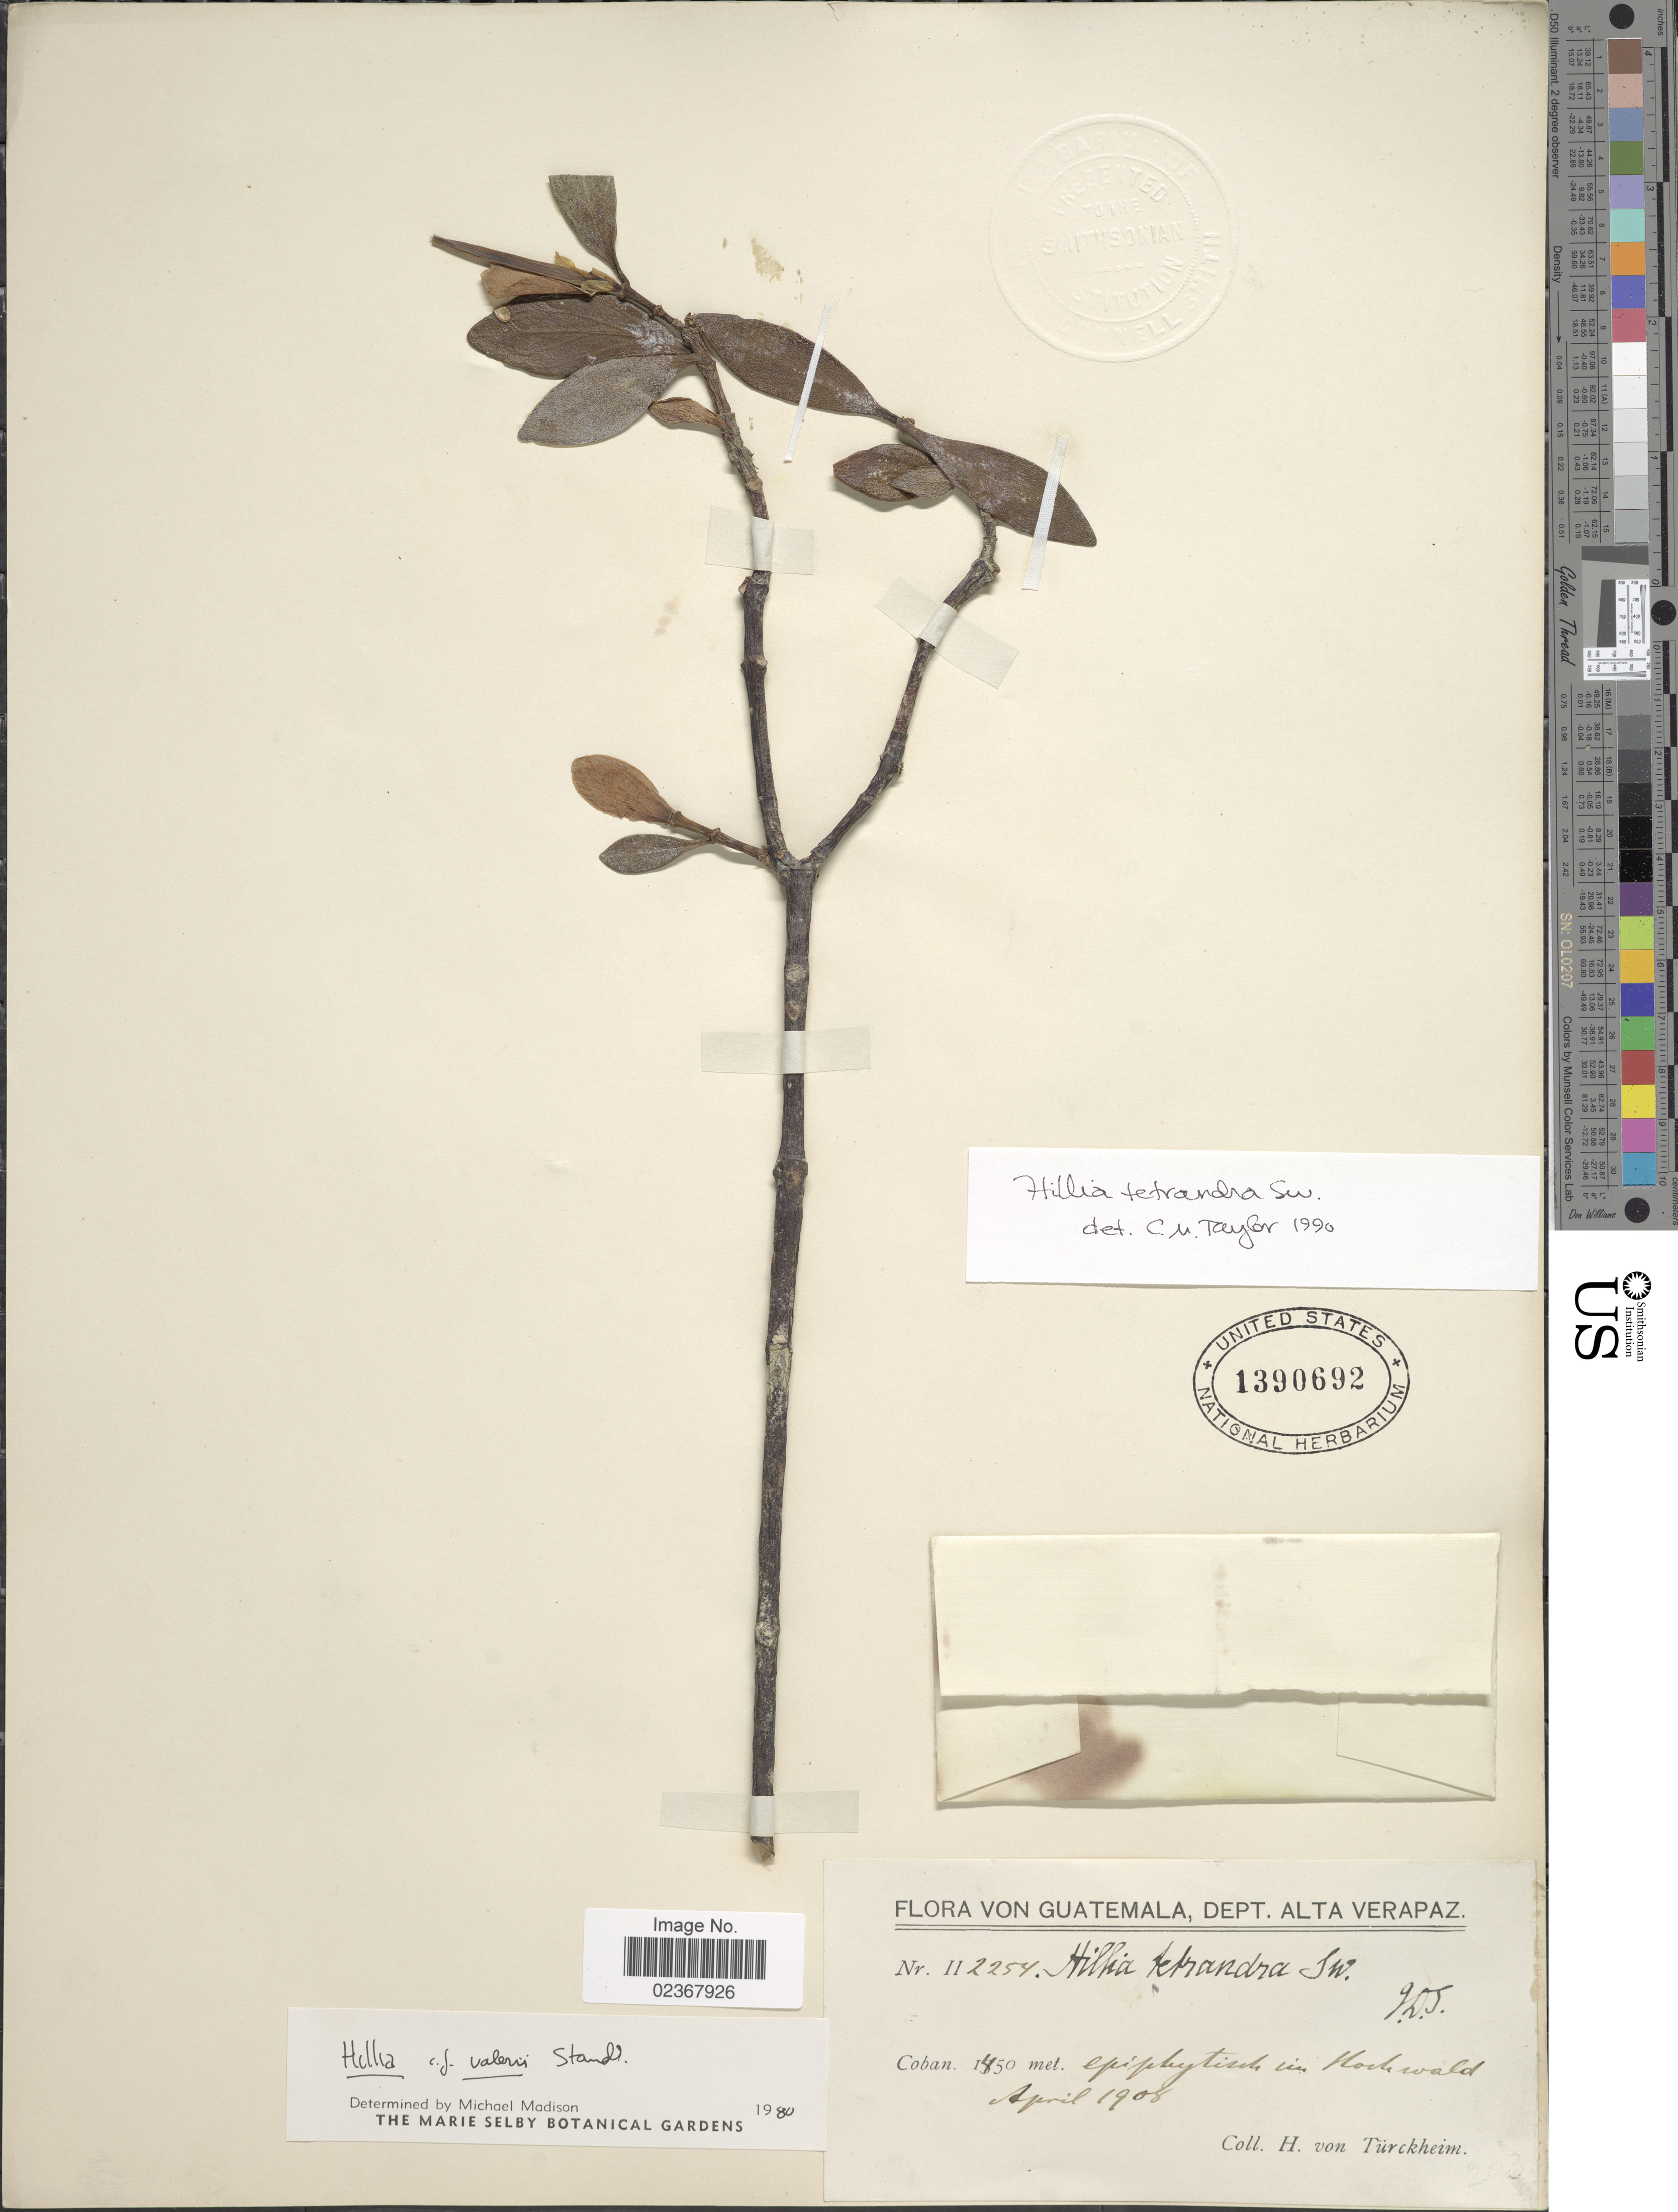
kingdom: Plantae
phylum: Tracheophyta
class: Magnoliopsida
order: Gentianales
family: Rubiaceae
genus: Hillia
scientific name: Hillia tetrandra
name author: Sw.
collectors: H. von Türckheim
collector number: II 2254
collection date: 1908-04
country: Guatemala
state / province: Alta Verapaz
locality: Coban, im Hochwald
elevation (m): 1450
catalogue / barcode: US 1390692